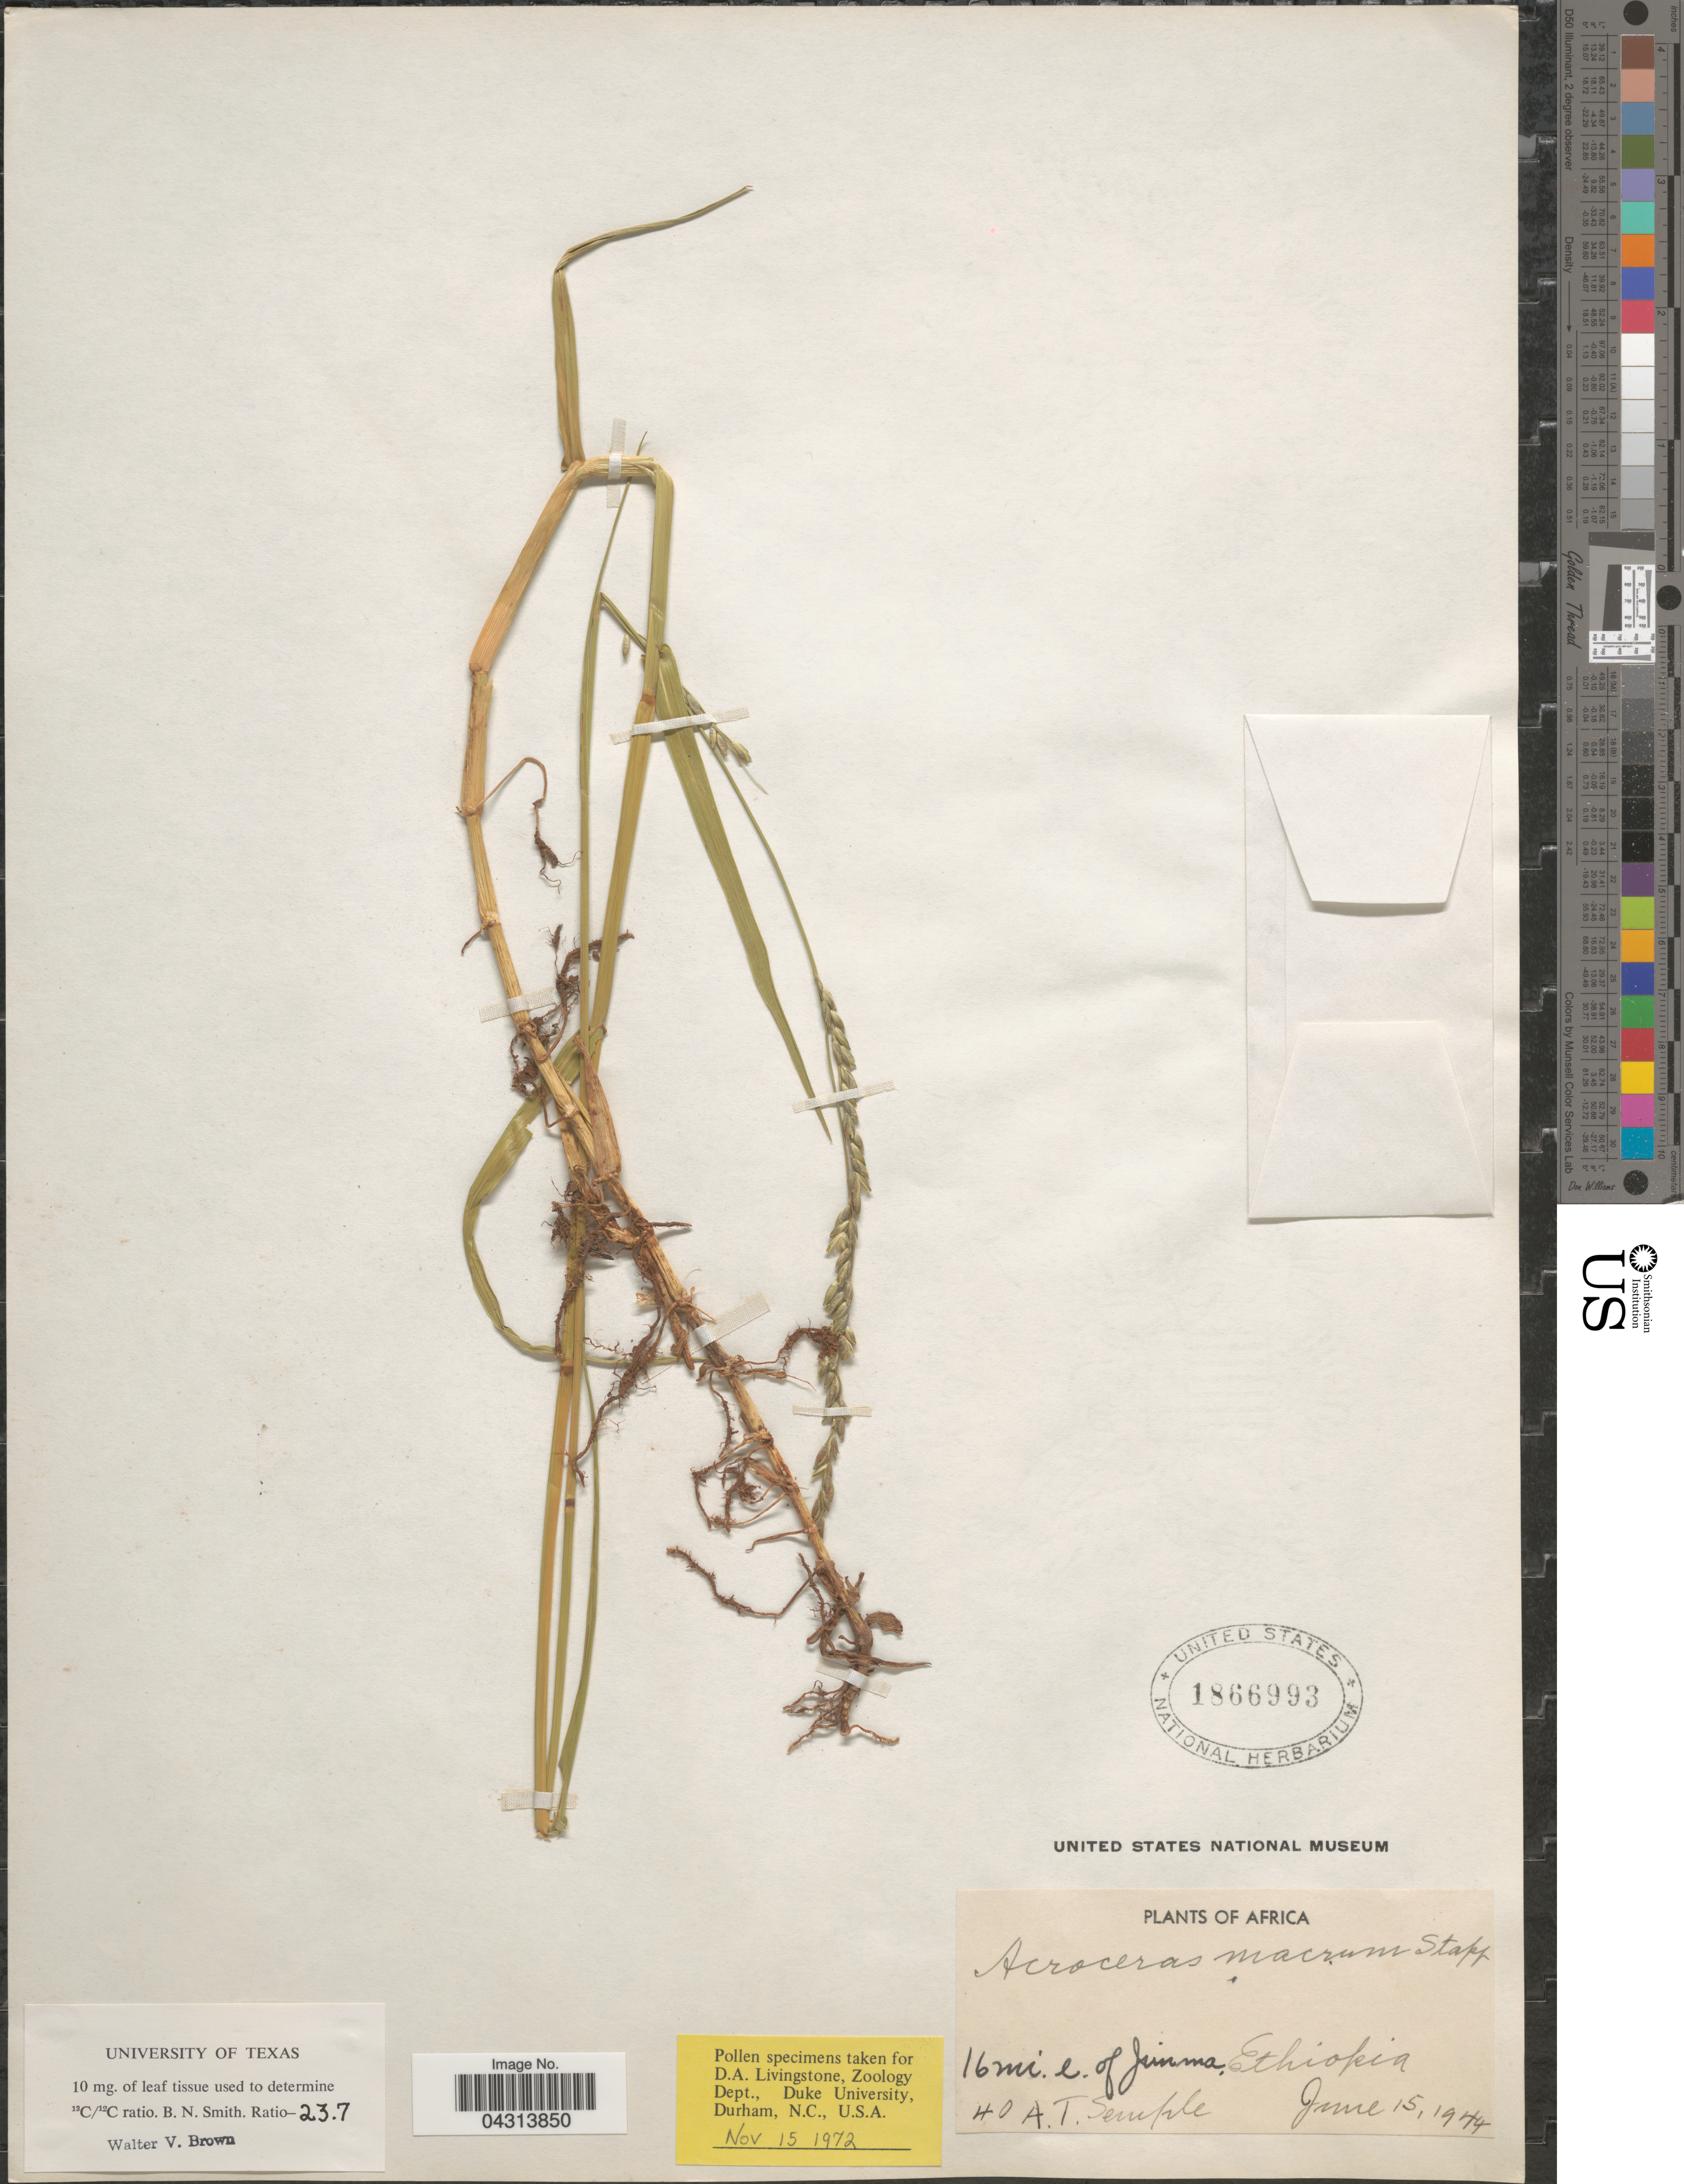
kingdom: Plantae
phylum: Tracheophyta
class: Liliopsida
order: Poales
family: Poaceae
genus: Acroceras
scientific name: Acroceras macrum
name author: Stapf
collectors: A. Semple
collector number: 40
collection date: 1944-06-15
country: Ethiopia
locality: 16 mi. e. of Juinma.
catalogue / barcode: US 1866993